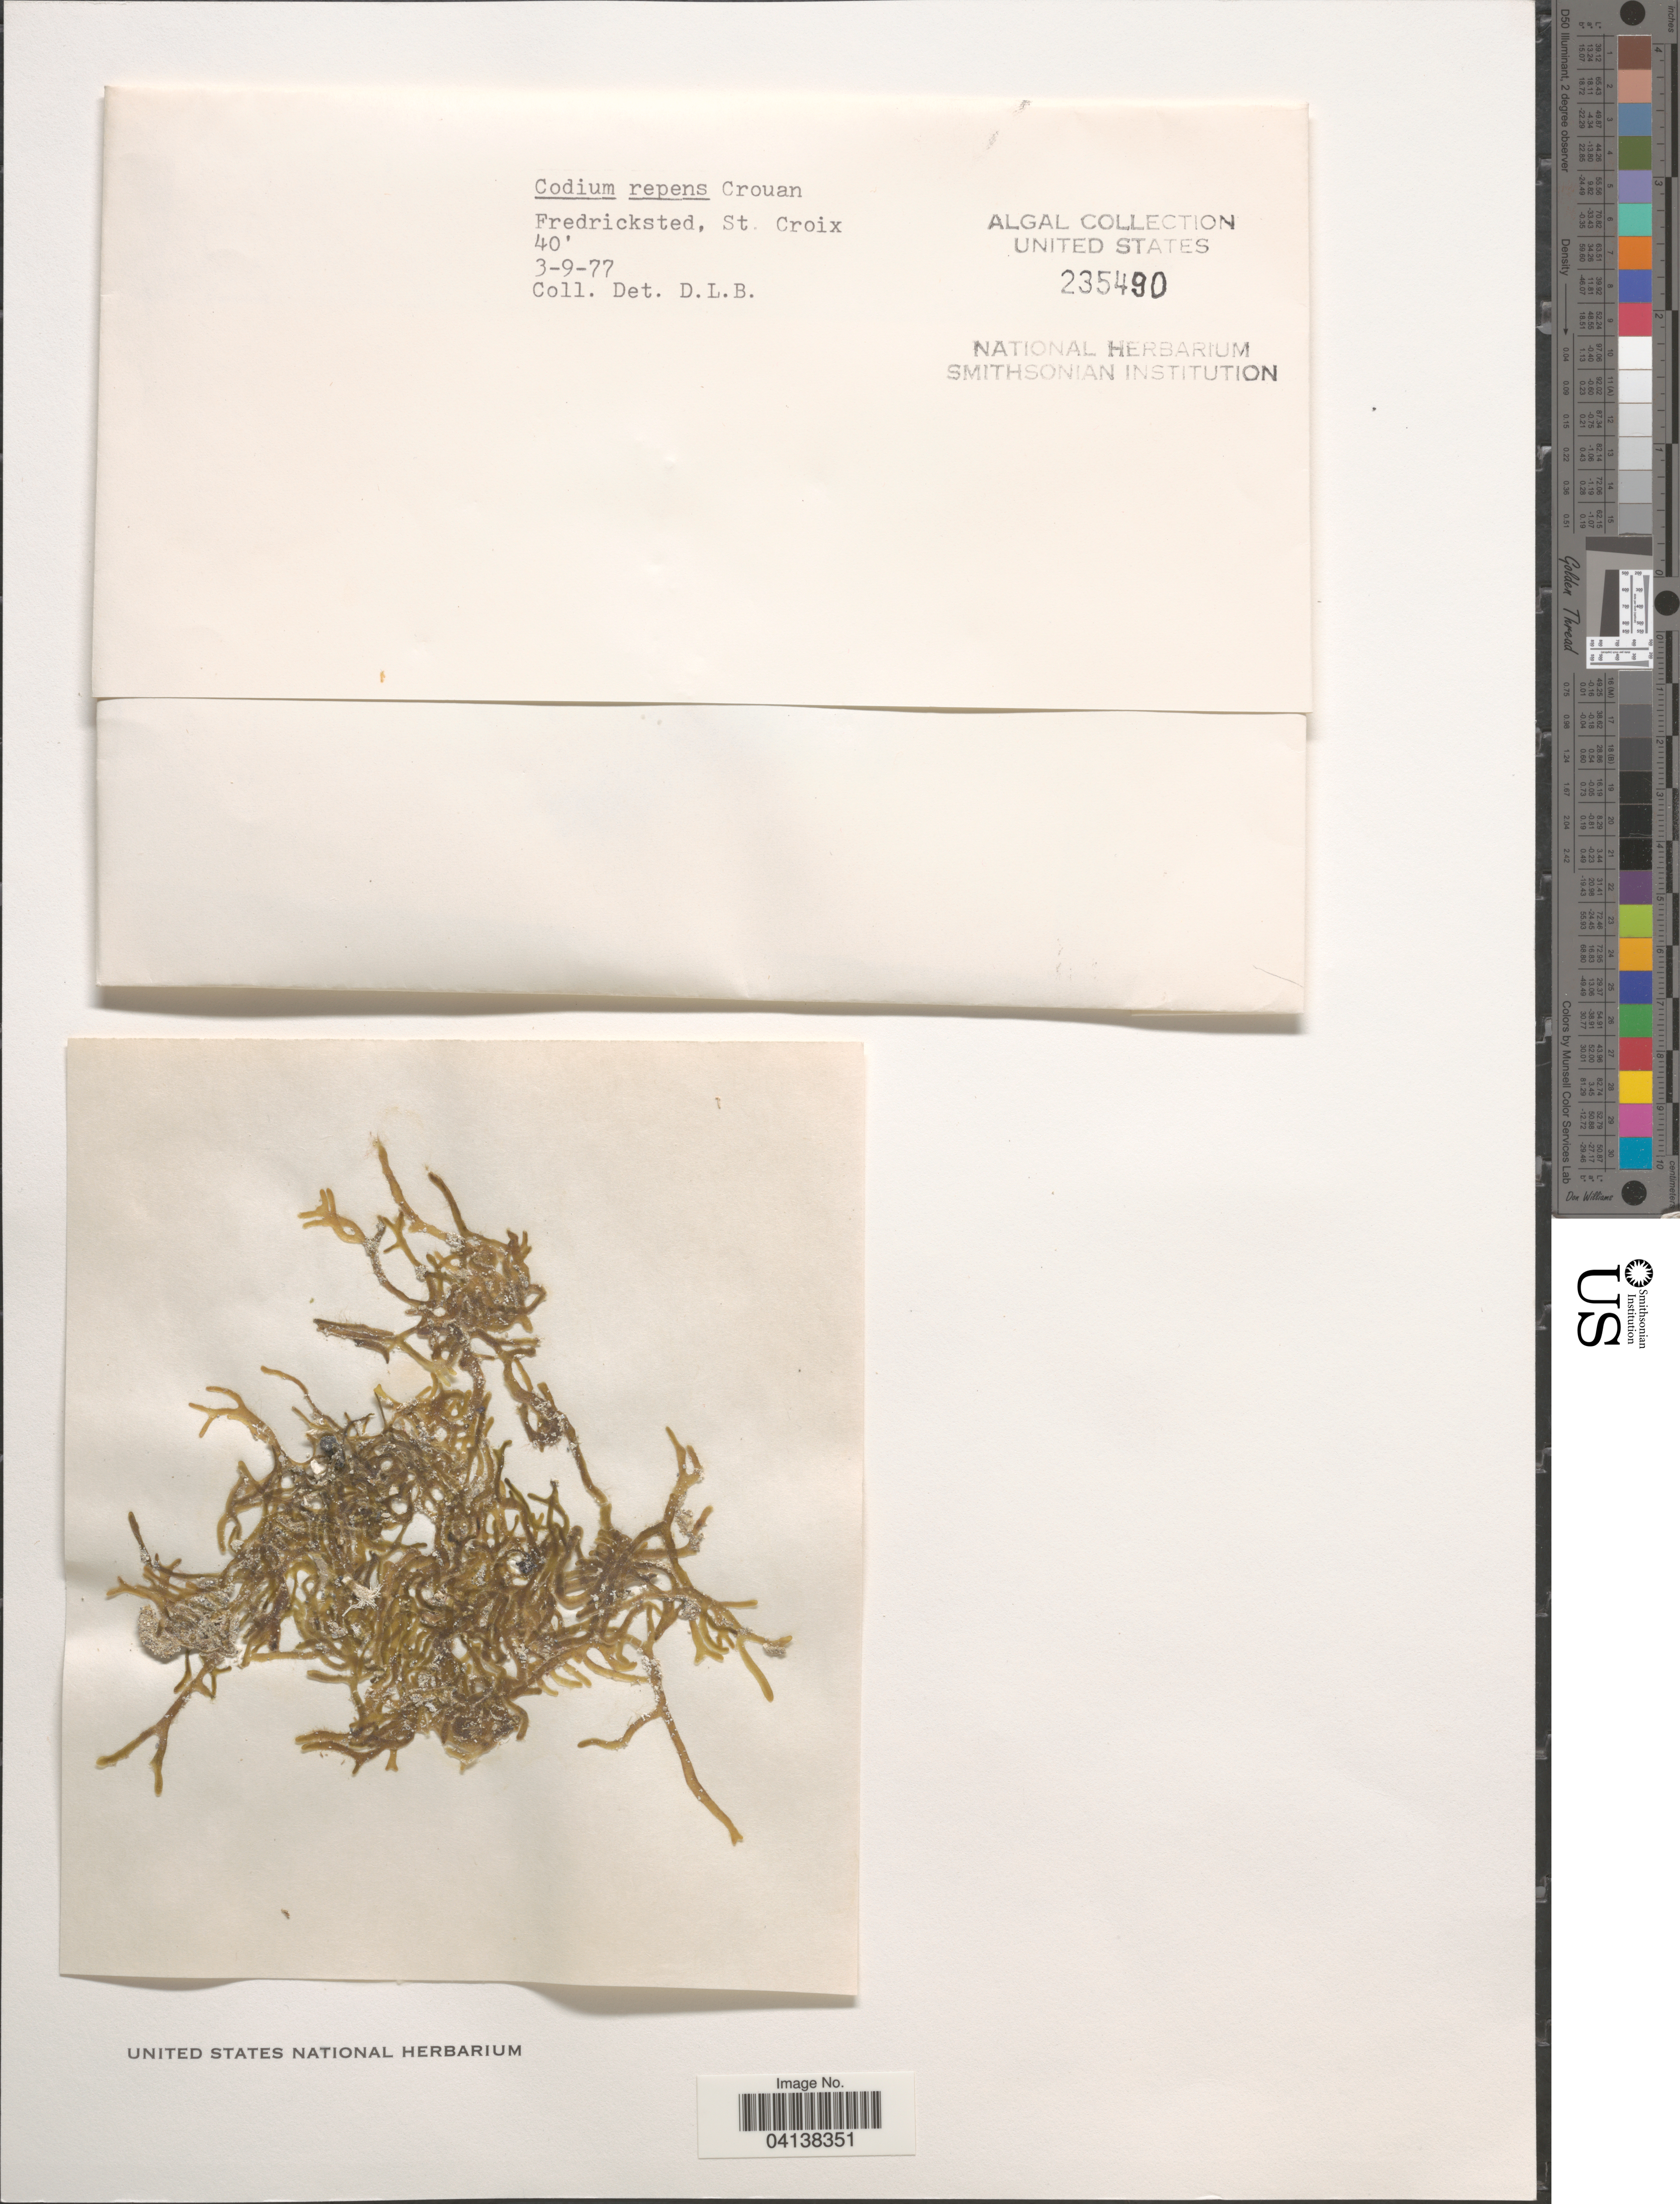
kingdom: Plantae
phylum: Chlorophyta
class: Ulvophyceae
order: Bryopsidales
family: Codiaceae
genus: Codium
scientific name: Codium repens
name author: P. Crouan & H. Crouan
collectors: D. L. B.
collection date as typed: Transcribed d/m/y: 3/9/77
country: U.S. Virgin Islands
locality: Fredricksted, St. Croix.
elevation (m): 12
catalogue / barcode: US 235490